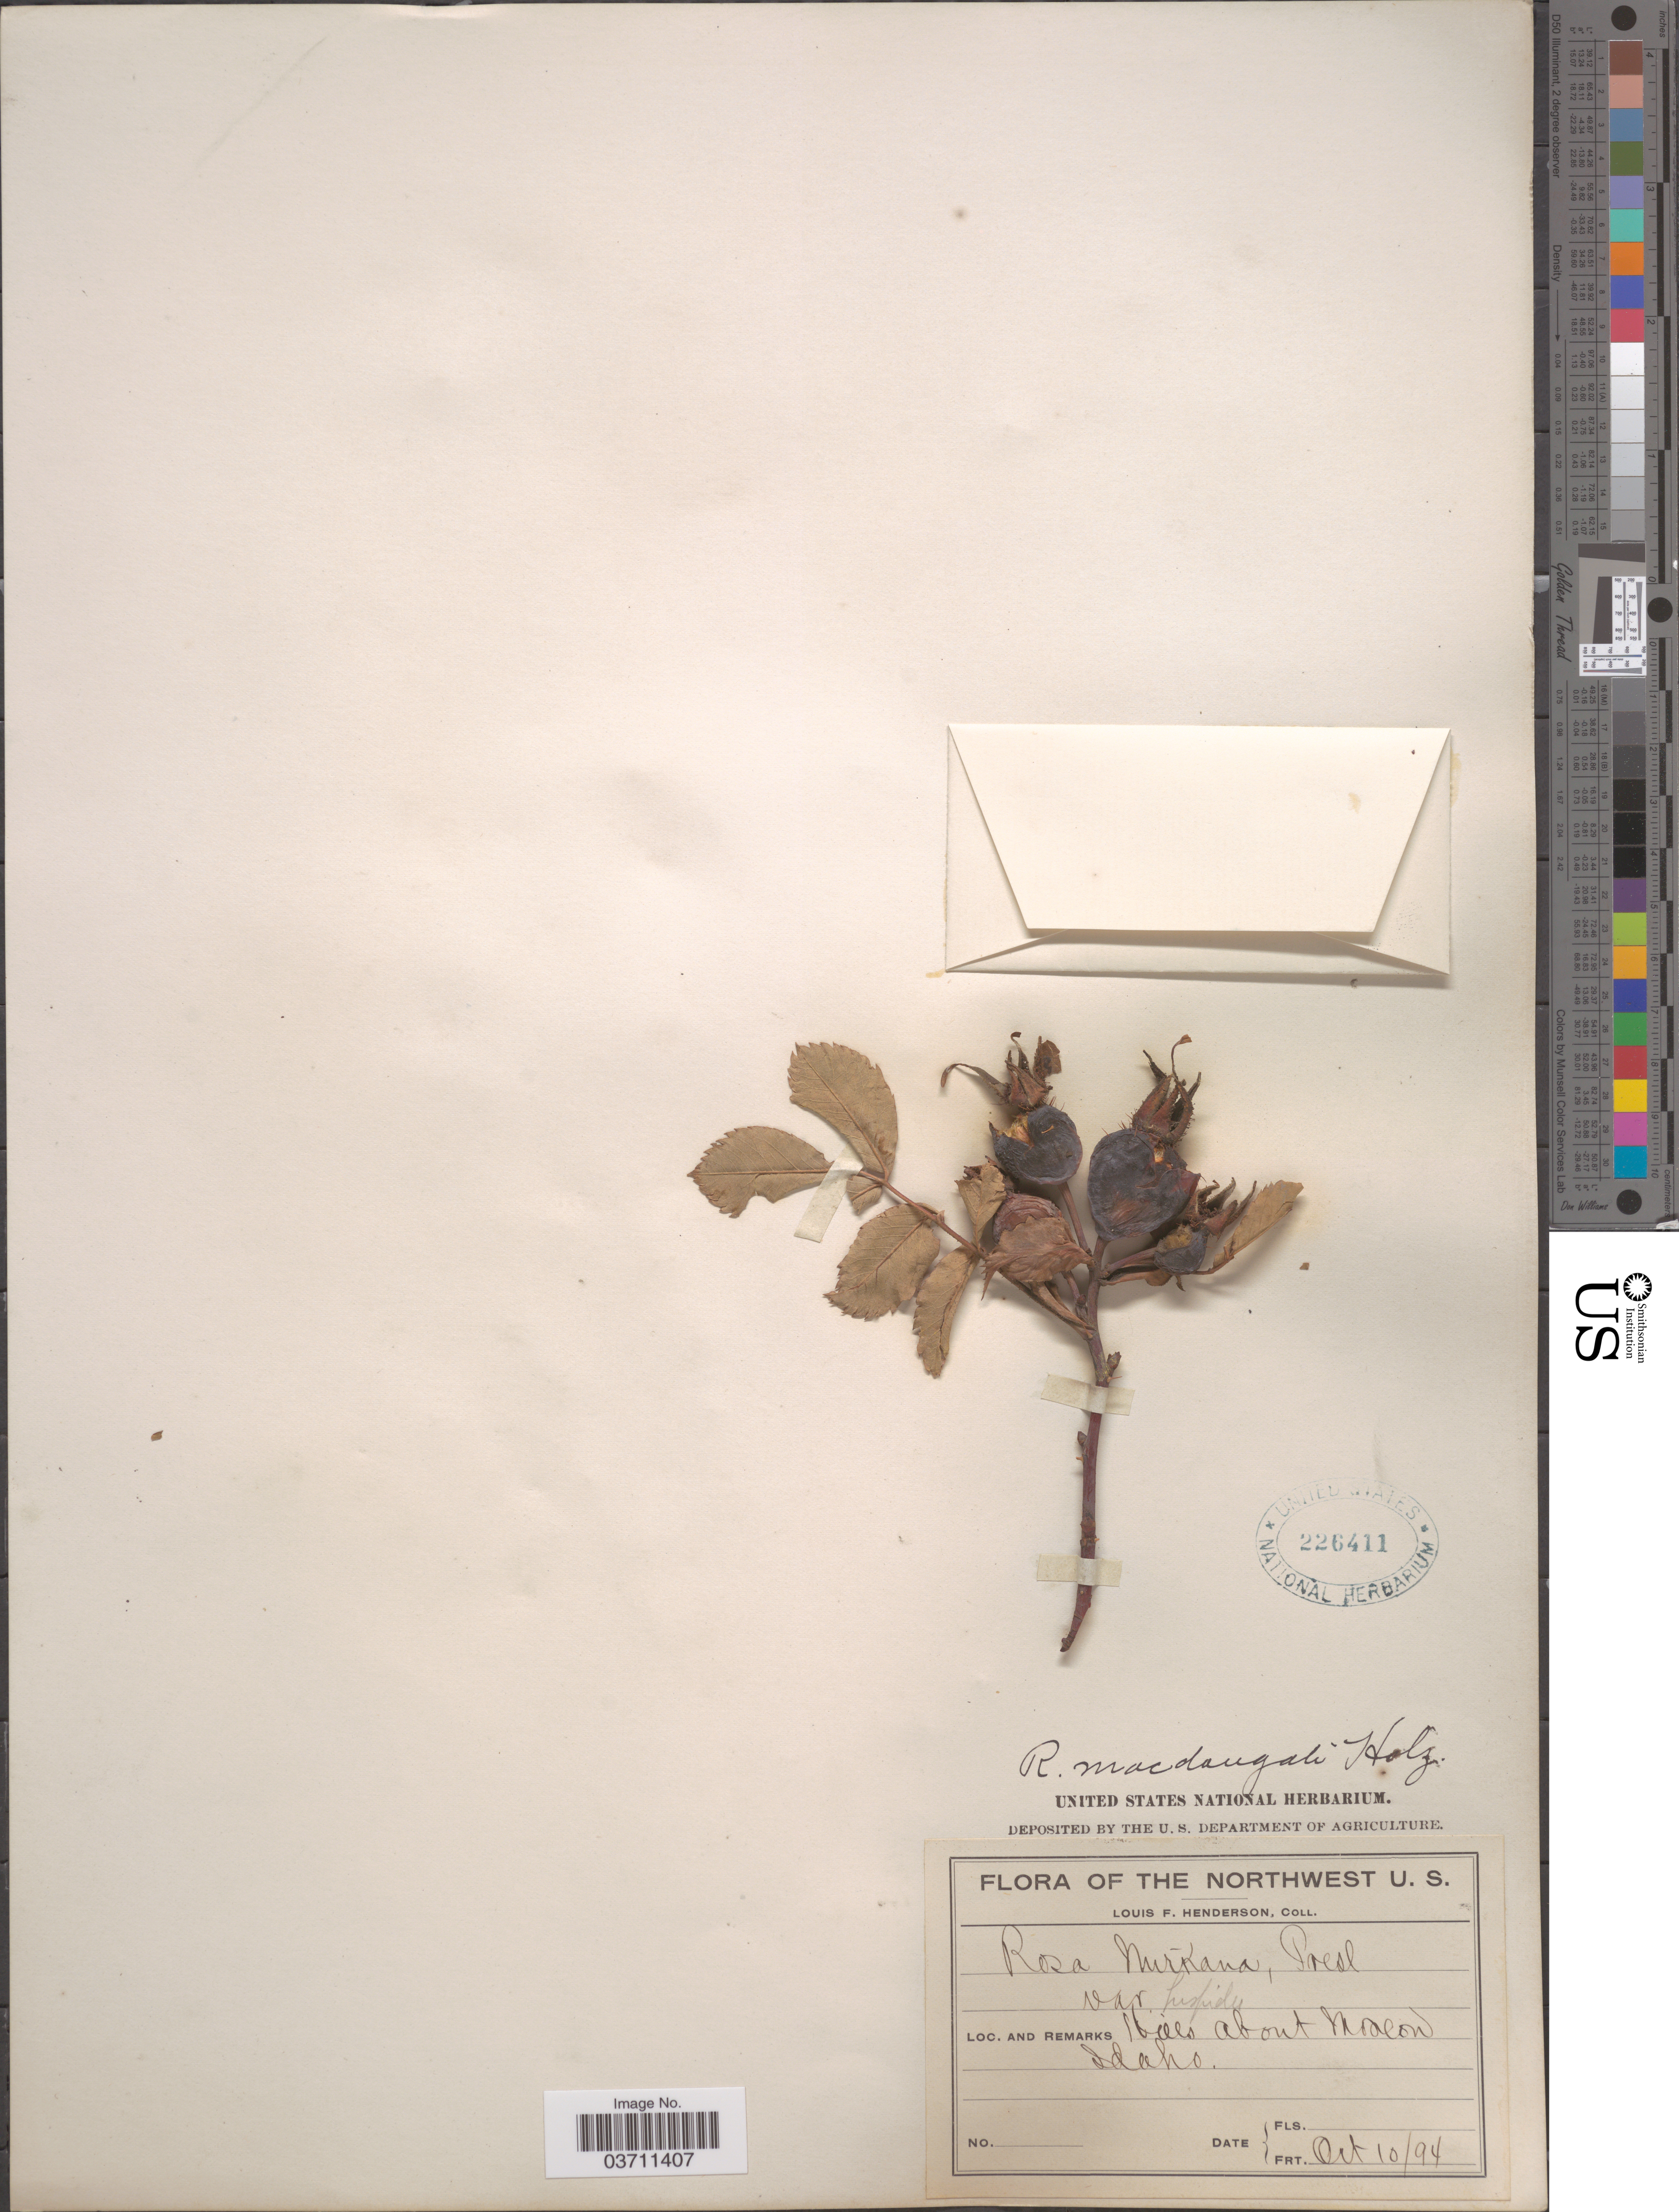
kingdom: Plantae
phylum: Tracheophyta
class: Magnoliopsida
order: Rosales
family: Rosaceae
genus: Rosa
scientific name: Rosa macdougali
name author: Holz.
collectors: L. Henderson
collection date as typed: Transcribed d/m/y: 10/10/94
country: United States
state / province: Idaho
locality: Hills about Moscow.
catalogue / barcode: US 226411